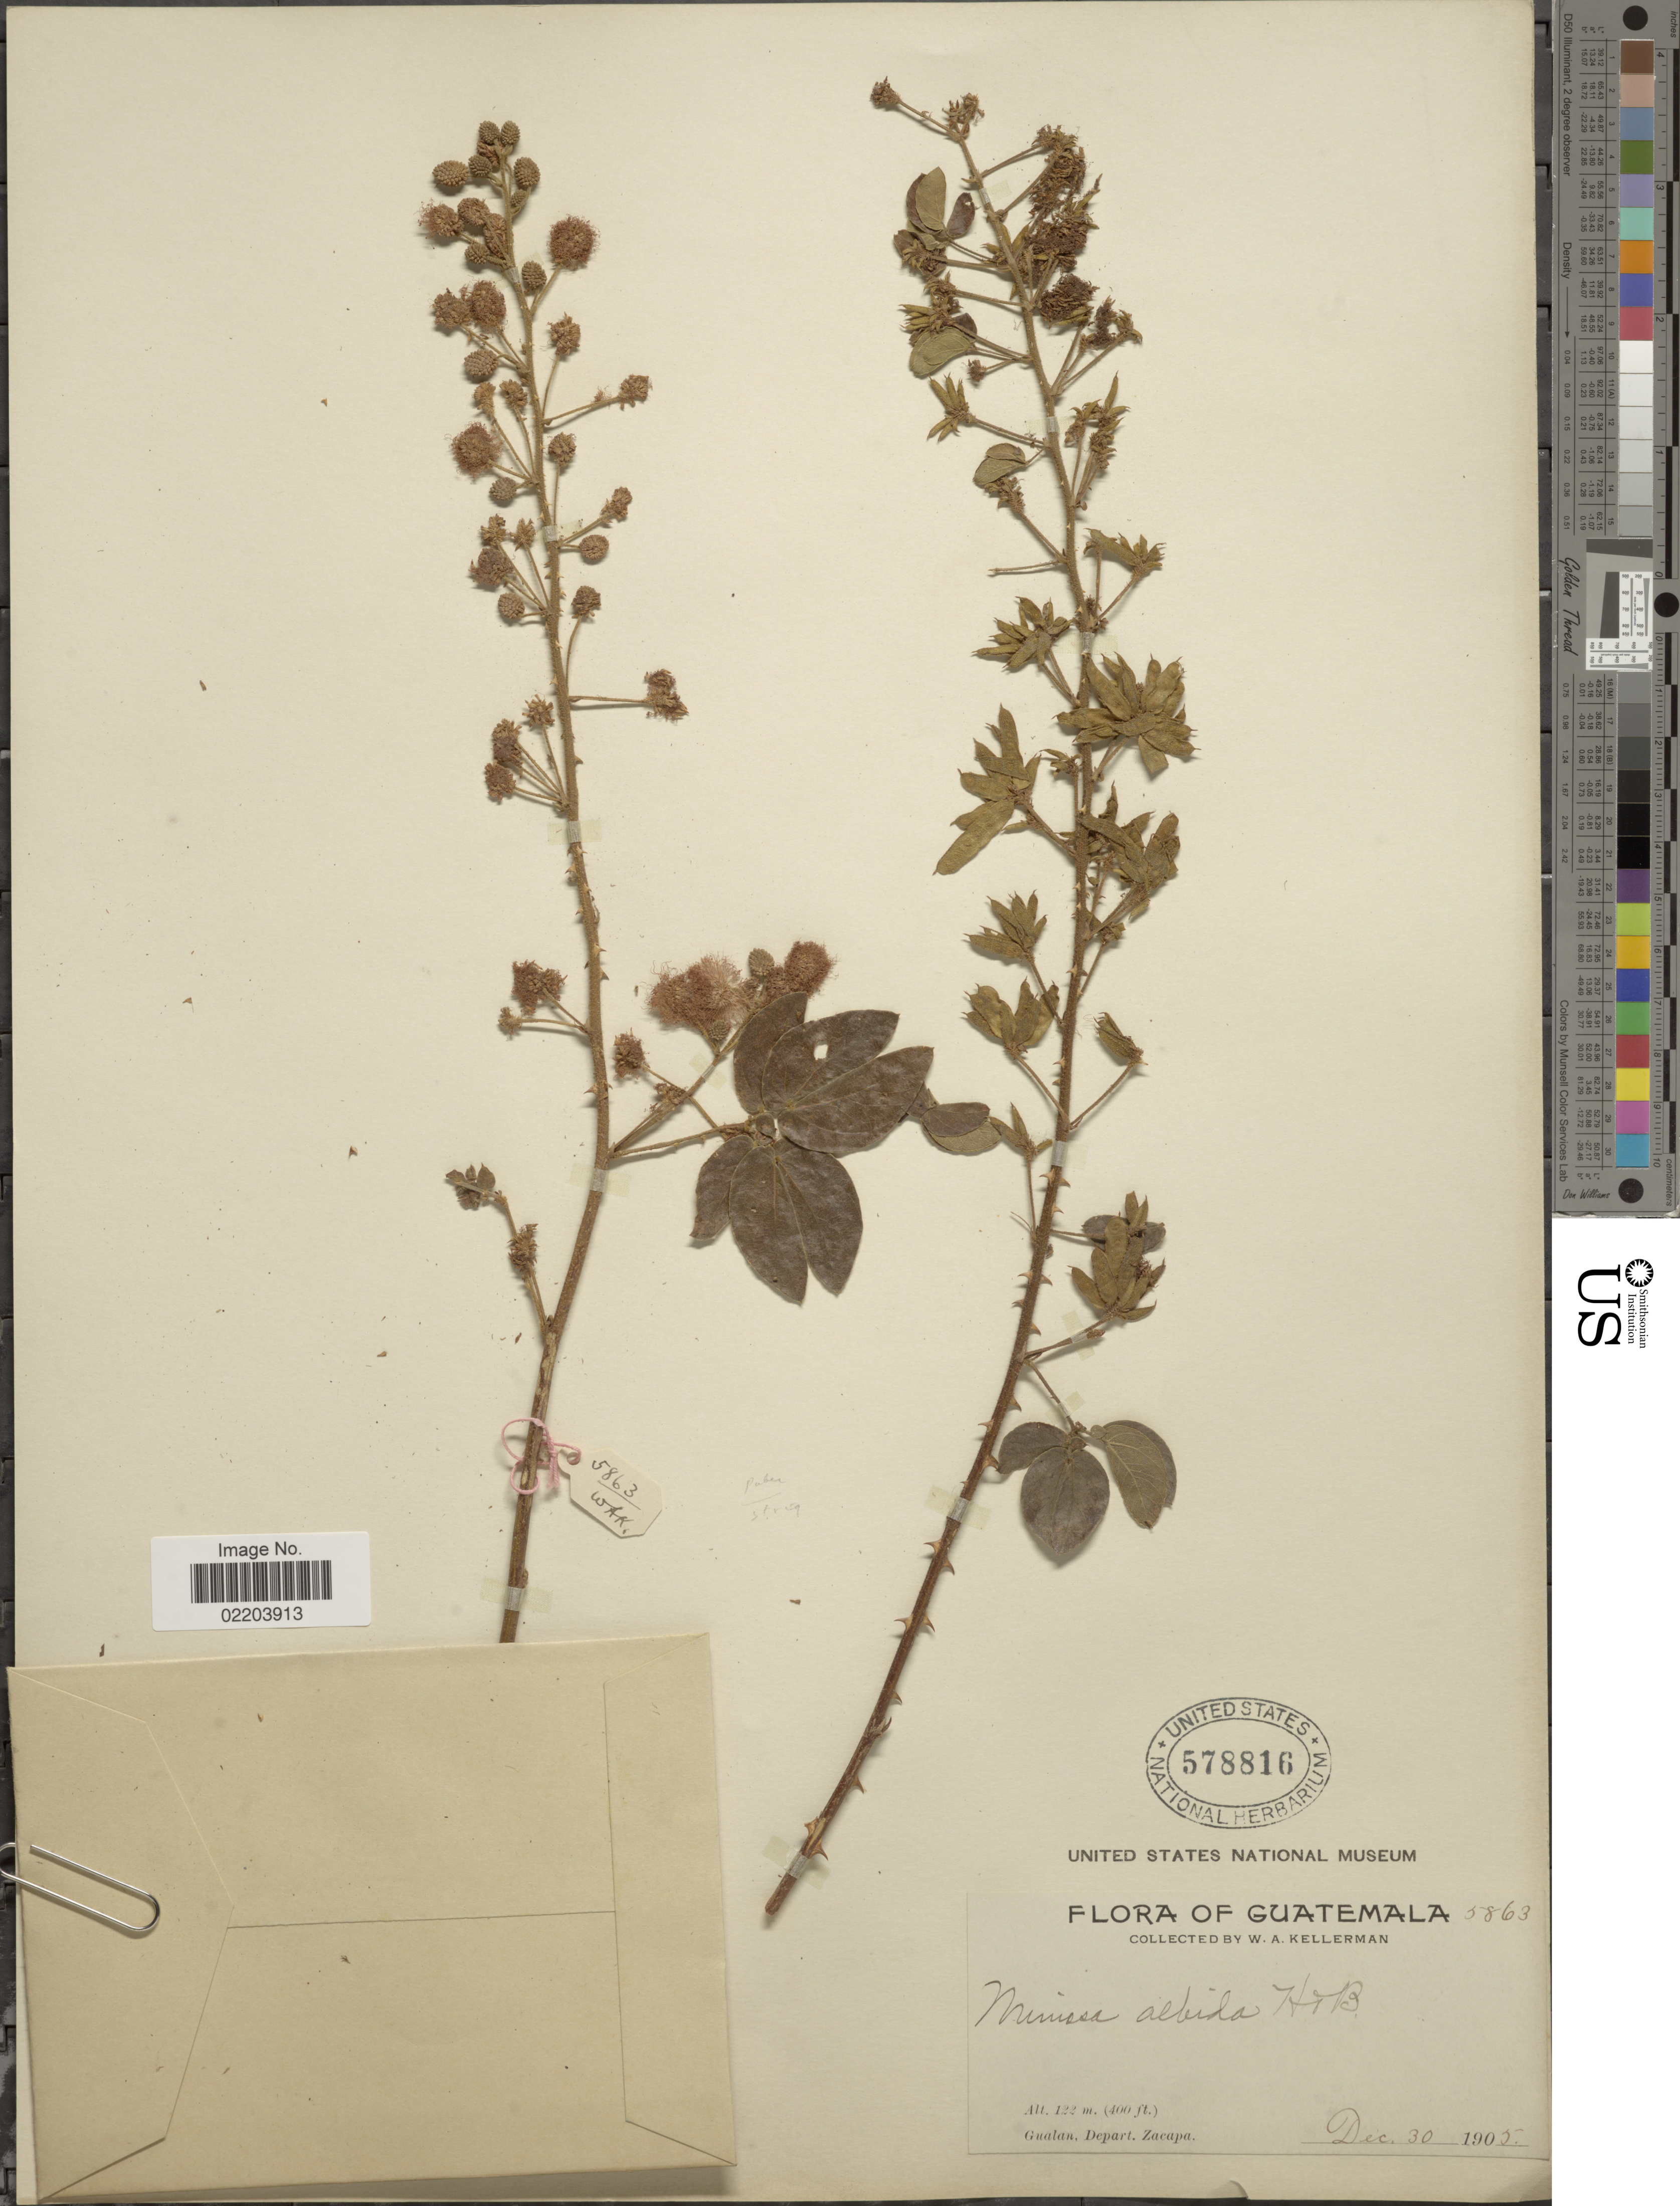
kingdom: Plantae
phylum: Tracheophyta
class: Magnoliopsida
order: Fabales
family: Fabaceae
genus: Mimosa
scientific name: Mimosa albida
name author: Humb. & Bonpl. ex Willd.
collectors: W. Kellerman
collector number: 5863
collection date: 1905-12-30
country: Guatemala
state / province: Zacapa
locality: Gualan, Depart. Zacapa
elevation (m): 122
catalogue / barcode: US 578816